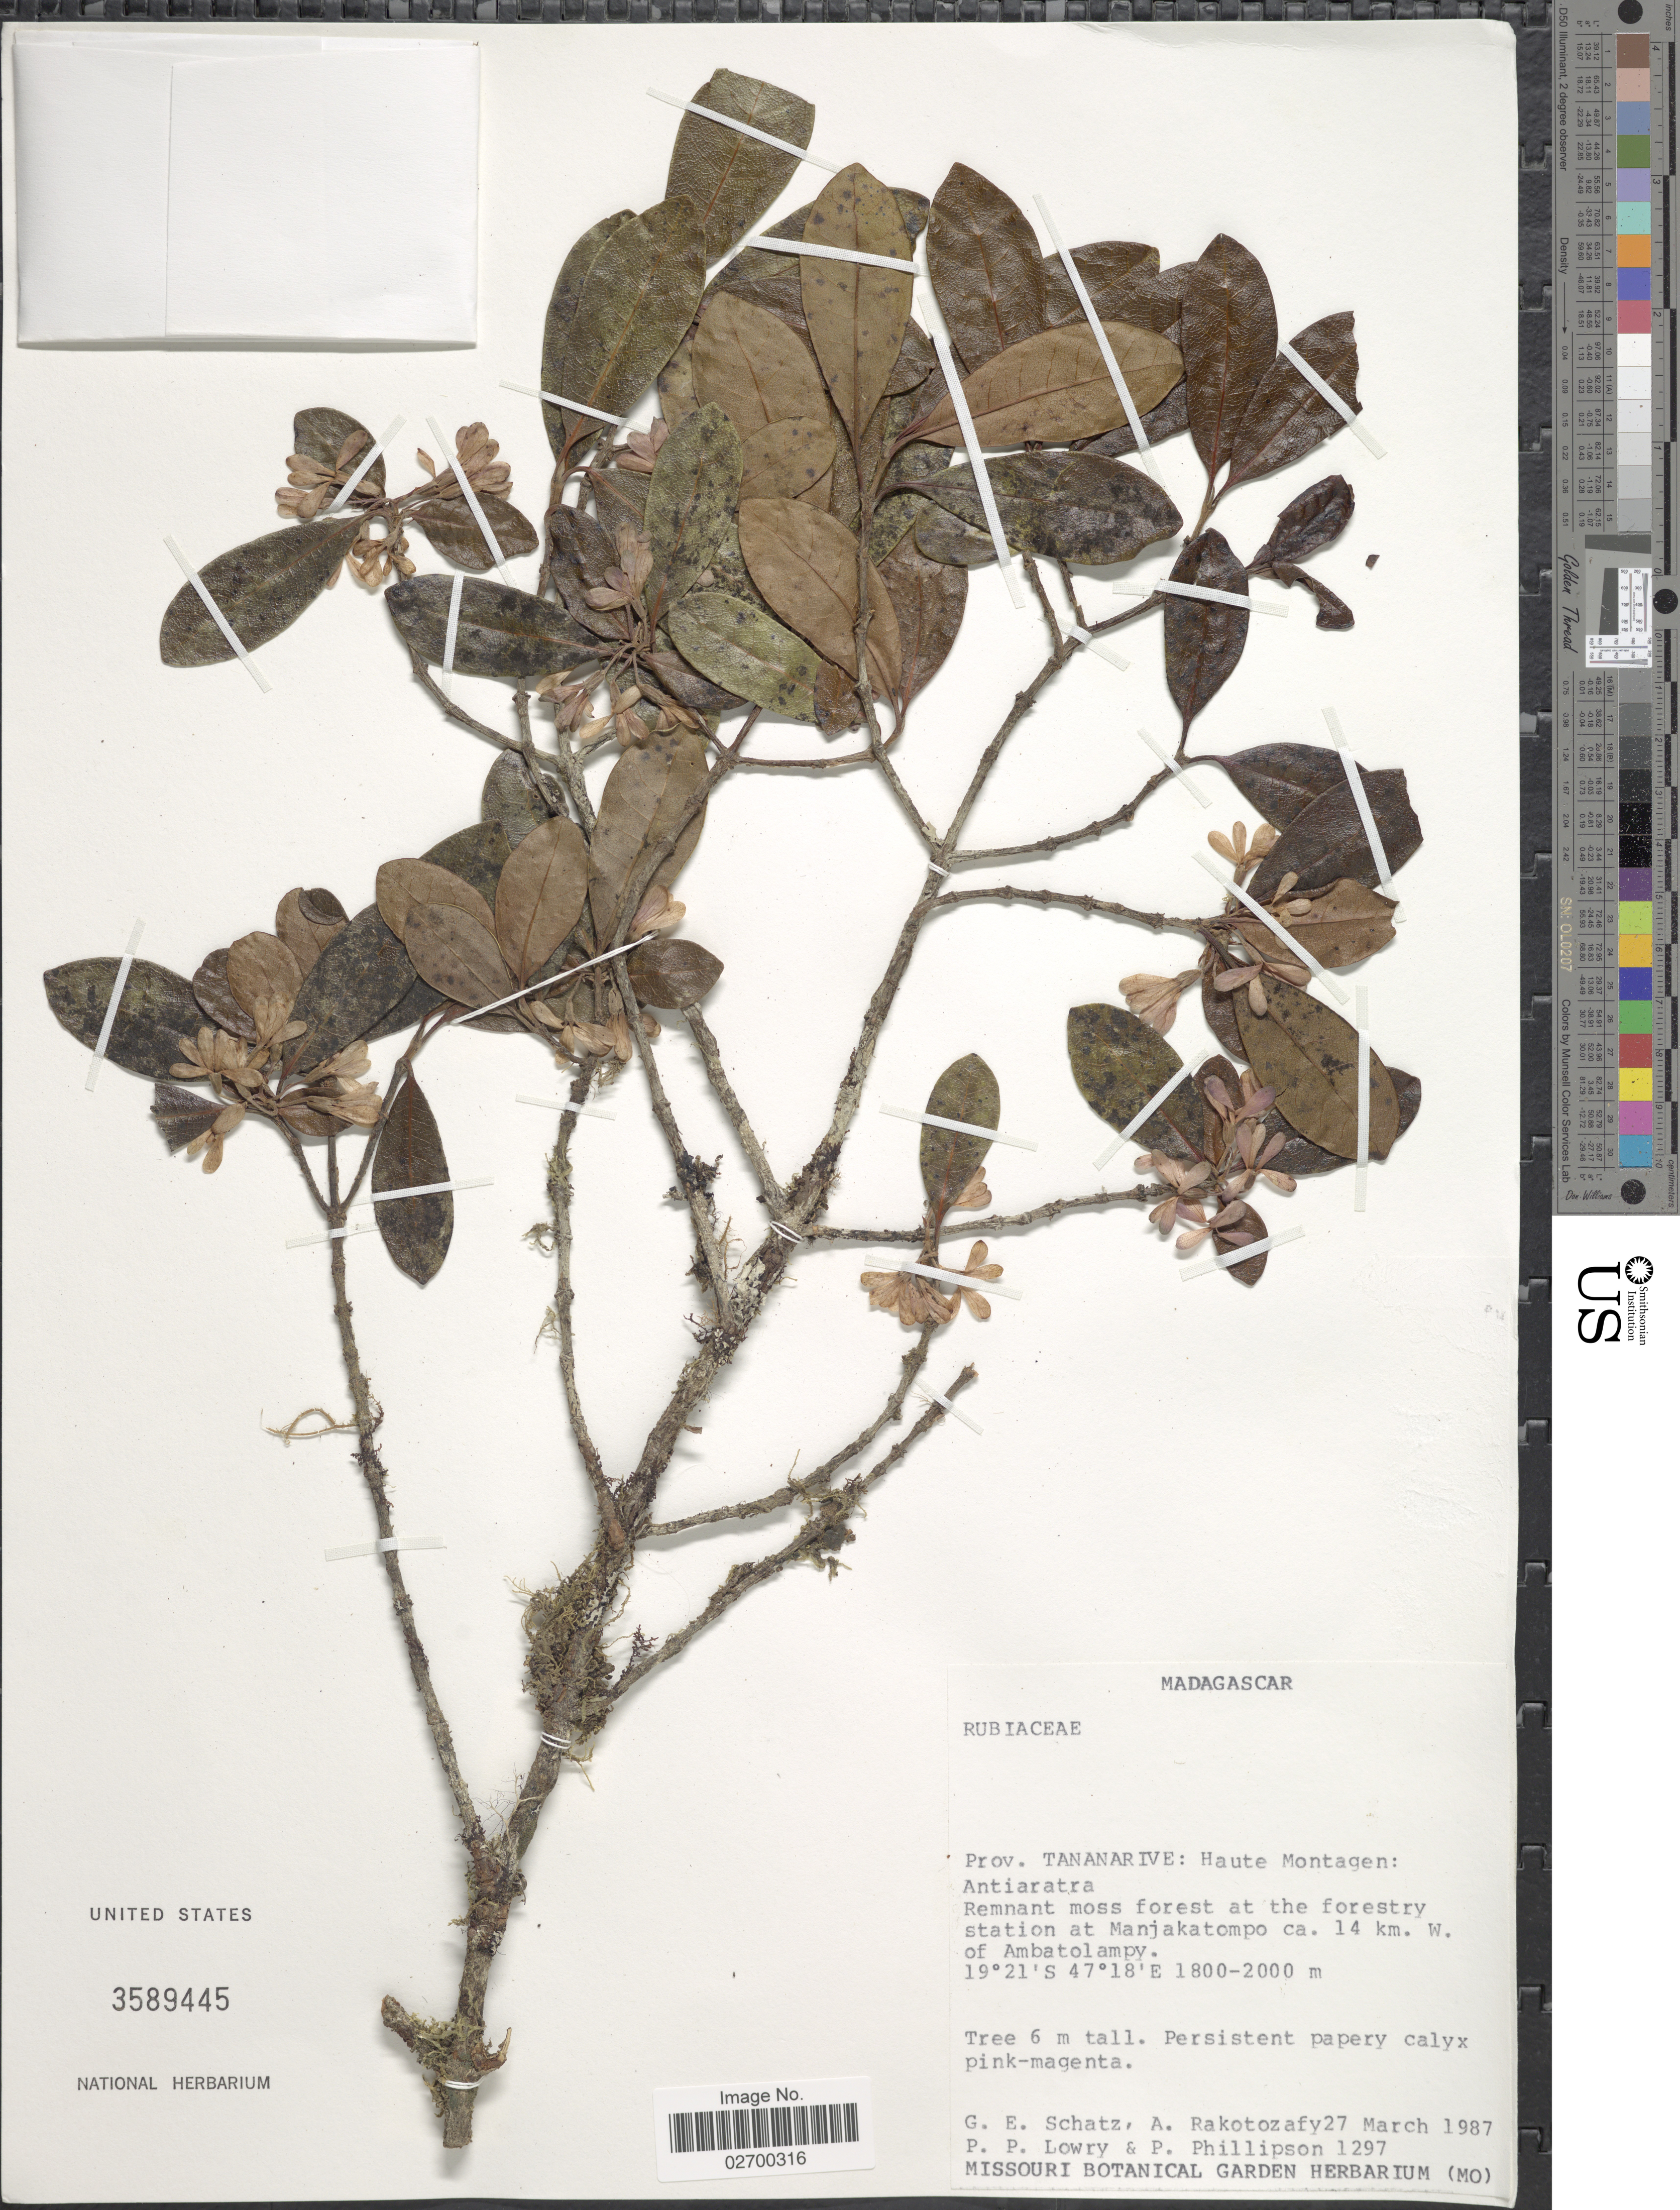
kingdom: Plantae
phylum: Tracheophyta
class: Magnoliopsida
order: Gentianales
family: Rubiaceae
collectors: G. Schatz, A. Rakotozafy, P. Lowry & P. B. Phillipson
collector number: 1297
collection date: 1987-03-27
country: Madagascar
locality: Prov. Tananarive: Haute Montagen: Antiaratra. Remnant moss forest at the forestry station at Manjakatompo ca. 14 km. W. of Ambatolampy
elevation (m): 1800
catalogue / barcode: US 3589445